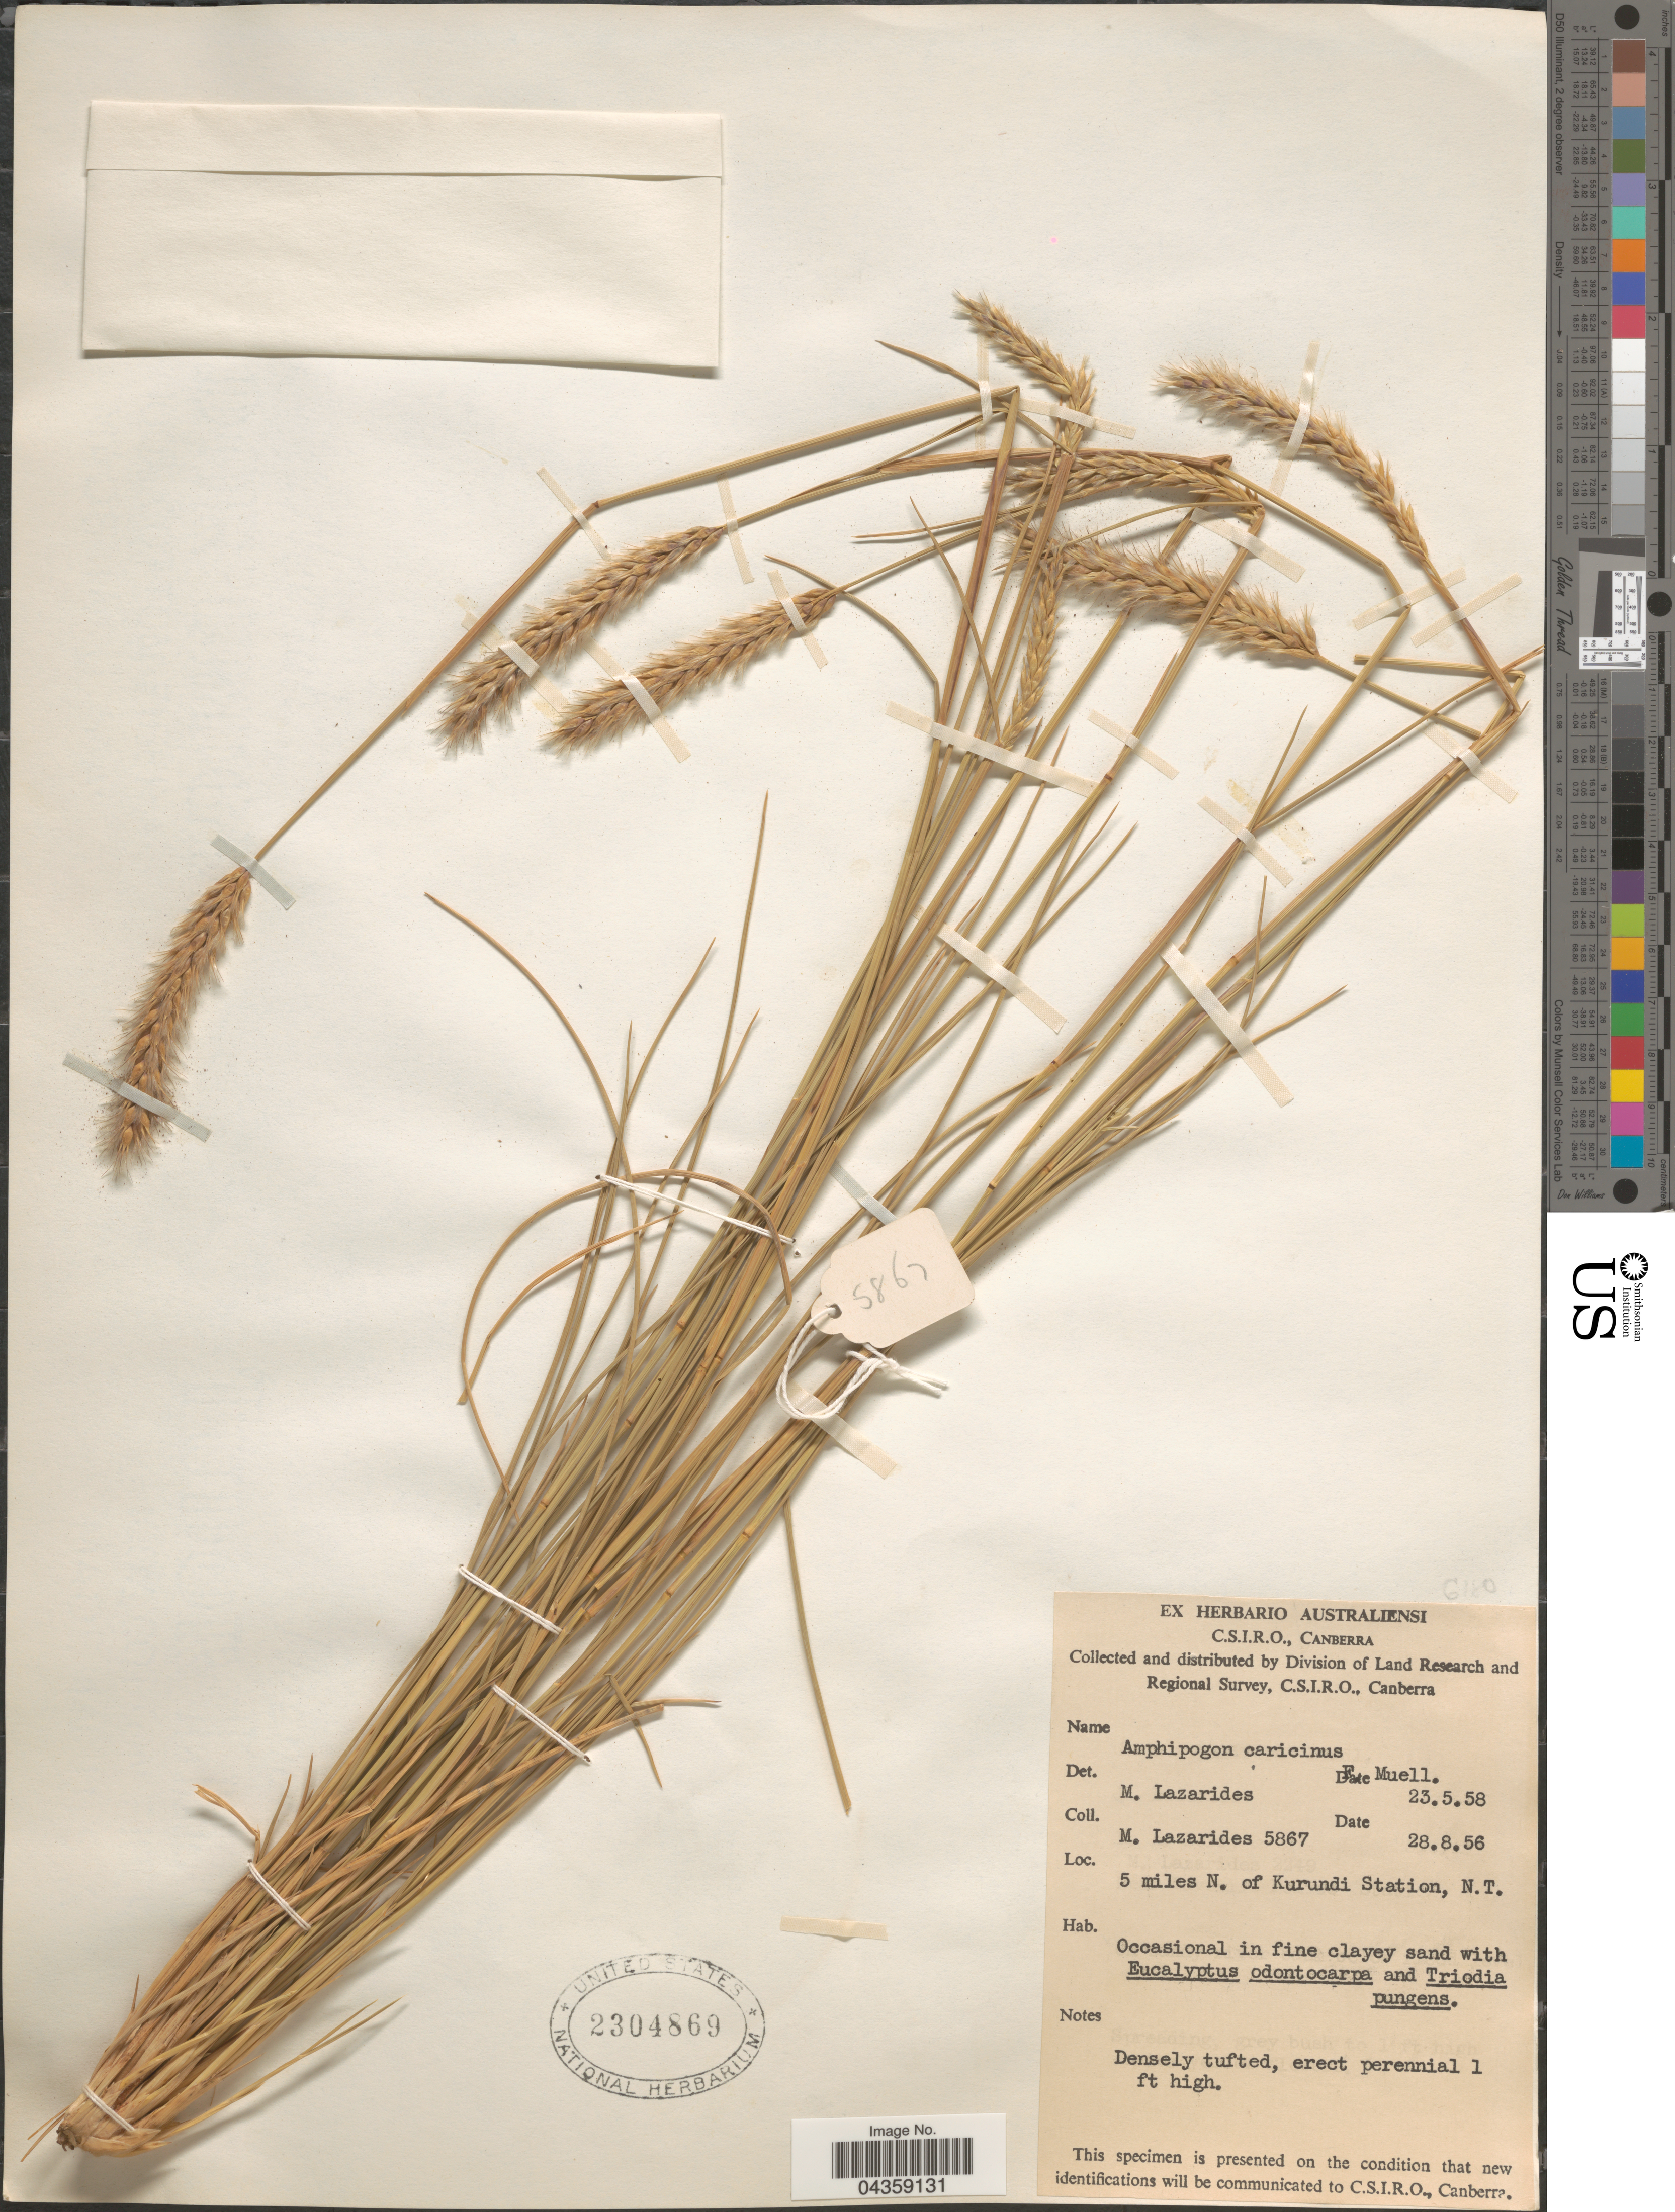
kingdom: Plantae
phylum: Tracheophyta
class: Liliopsida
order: Poales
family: Poaceae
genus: Amphipogon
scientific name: Amphipogon caricinus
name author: F. Muell.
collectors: M. Lazarides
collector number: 5867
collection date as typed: Transcribed d/m/y: 28/8/56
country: Australia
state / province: Northern Territory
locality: Division of Land Research and Regional Survey. 5 miles N. of Kurundi Station, N.T.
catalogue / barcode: US 2304869